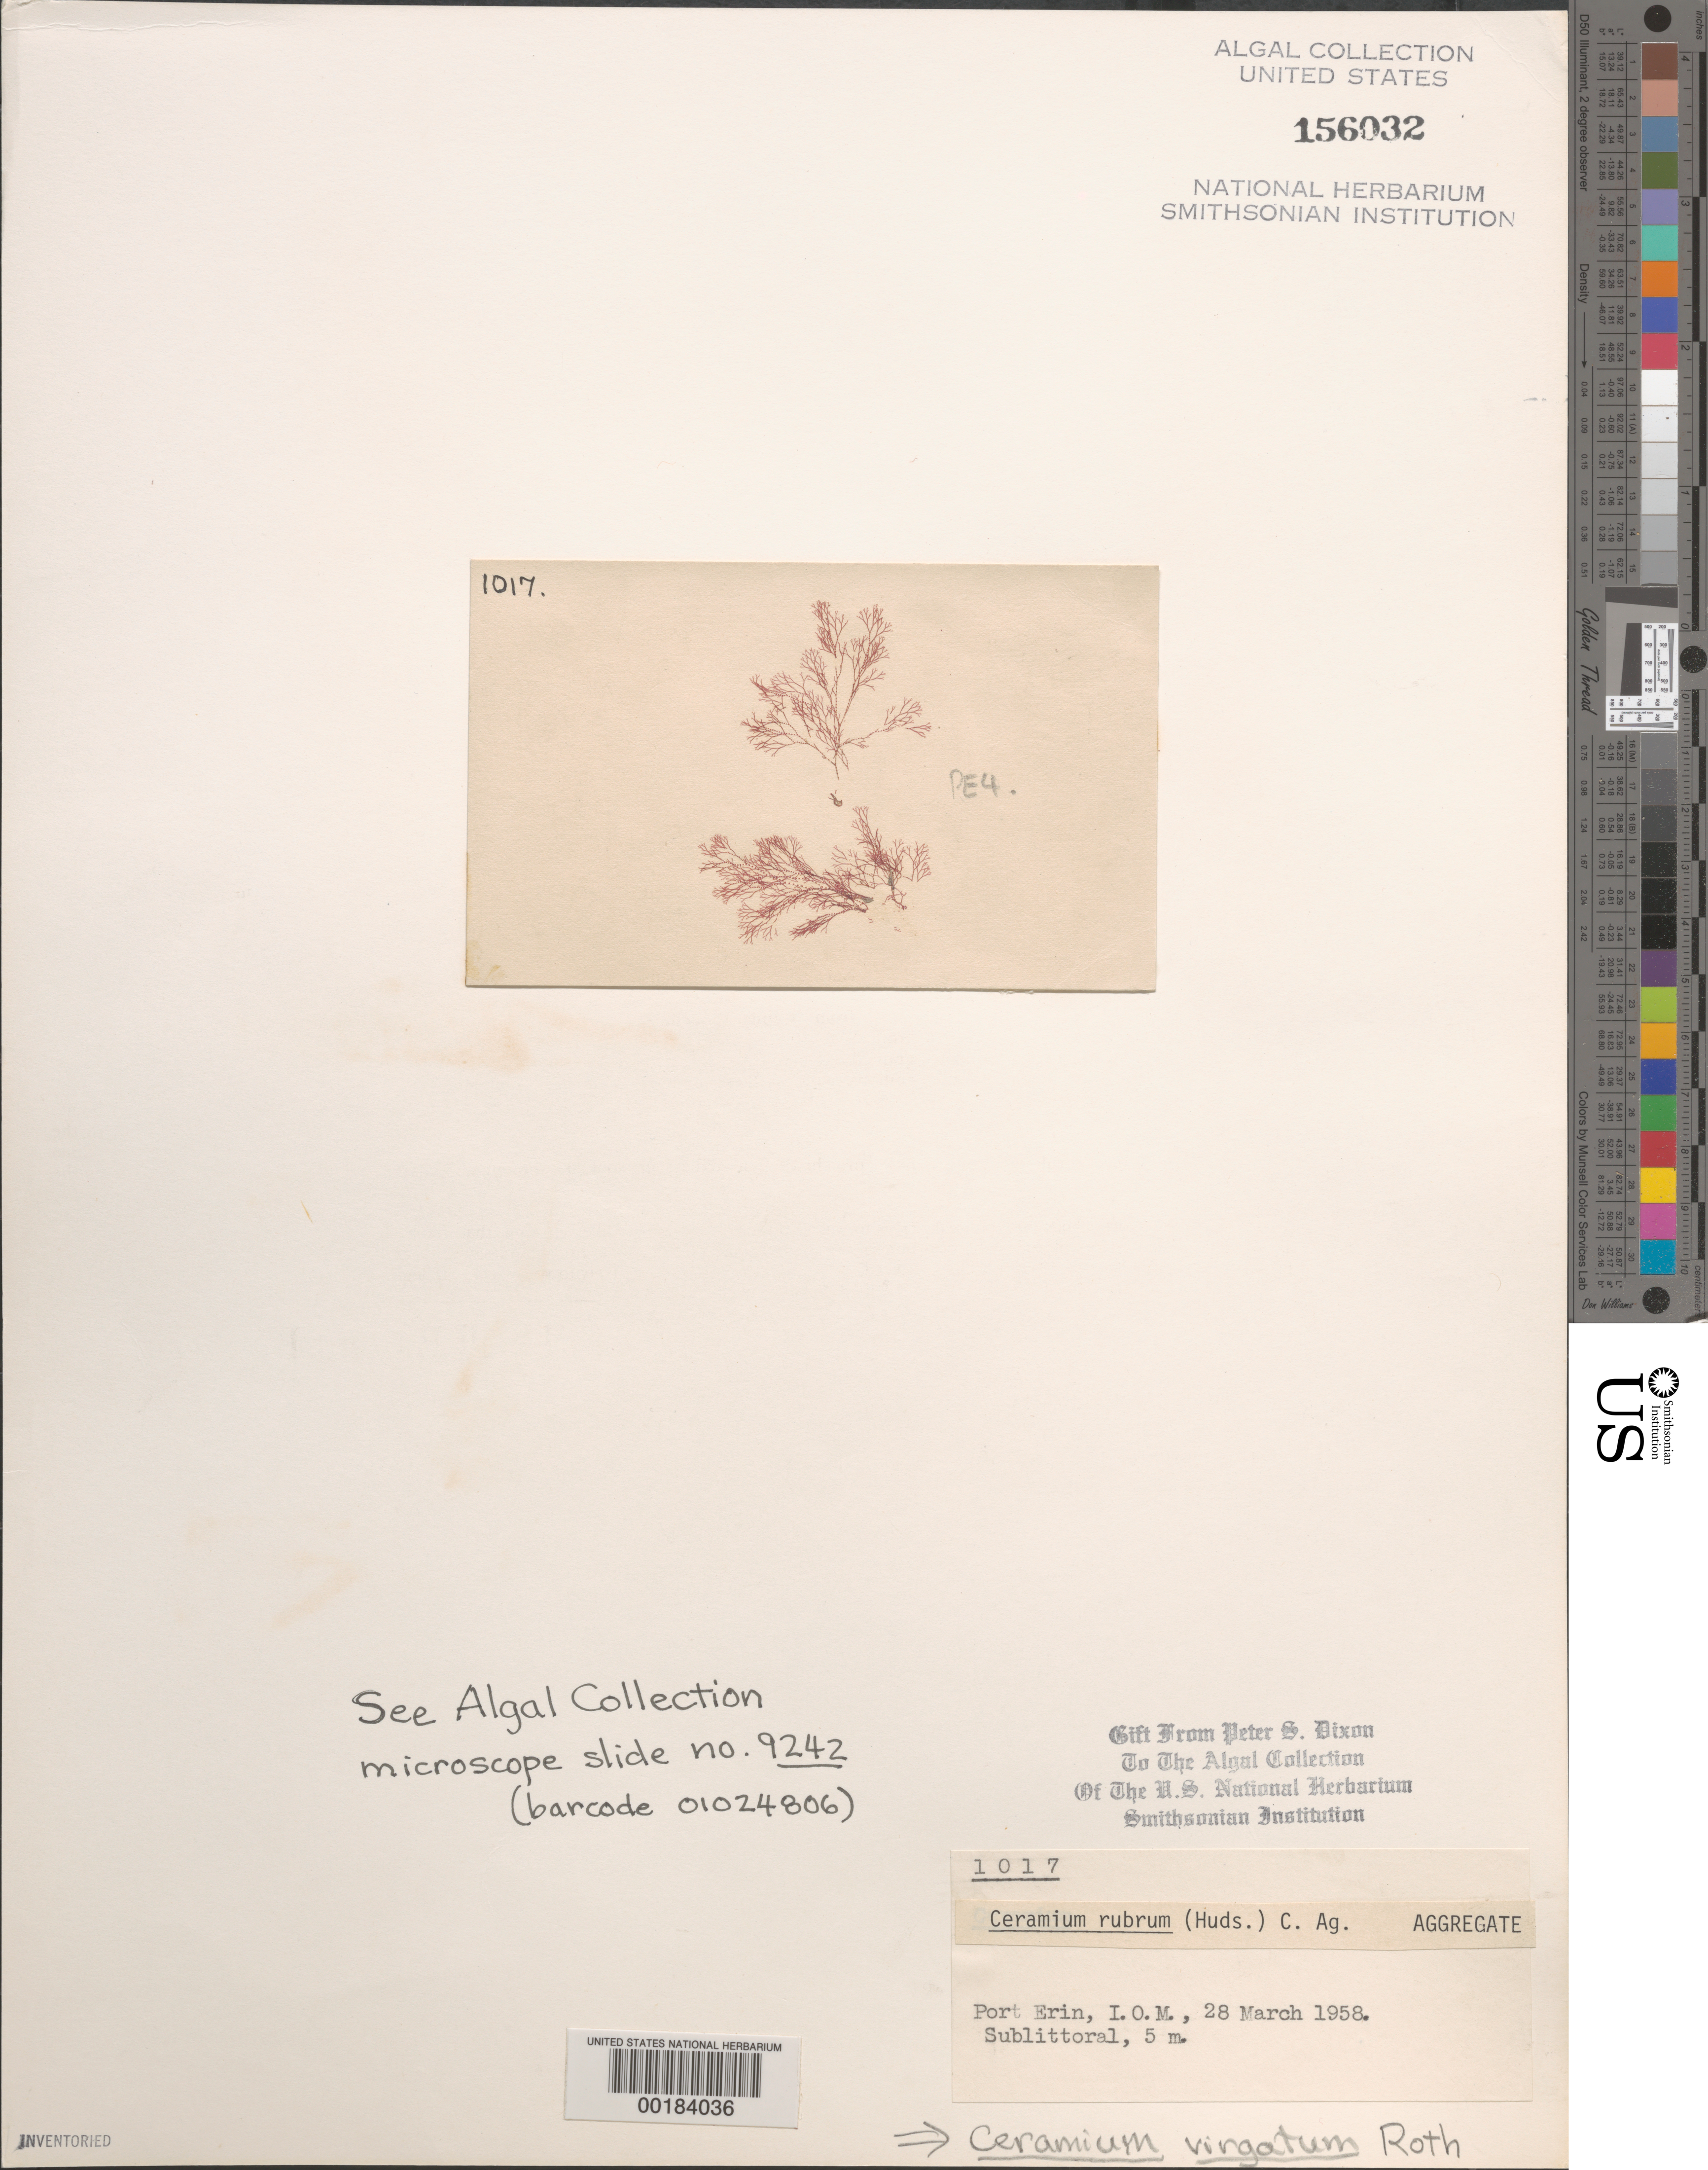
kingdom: Plantae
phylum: Rhodophyta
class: Florideophyceae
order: Ceramiales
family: Ceramiaceae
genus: Ceramium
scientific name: Ceramium virgatum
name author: Roth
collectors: P. S. Dixon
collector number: PSD 1017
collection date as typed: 28 Mar 1958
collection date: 1958-03-28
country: United Kingdom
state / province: England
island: Isle of Man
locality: Port Erin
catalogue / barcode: US 156032